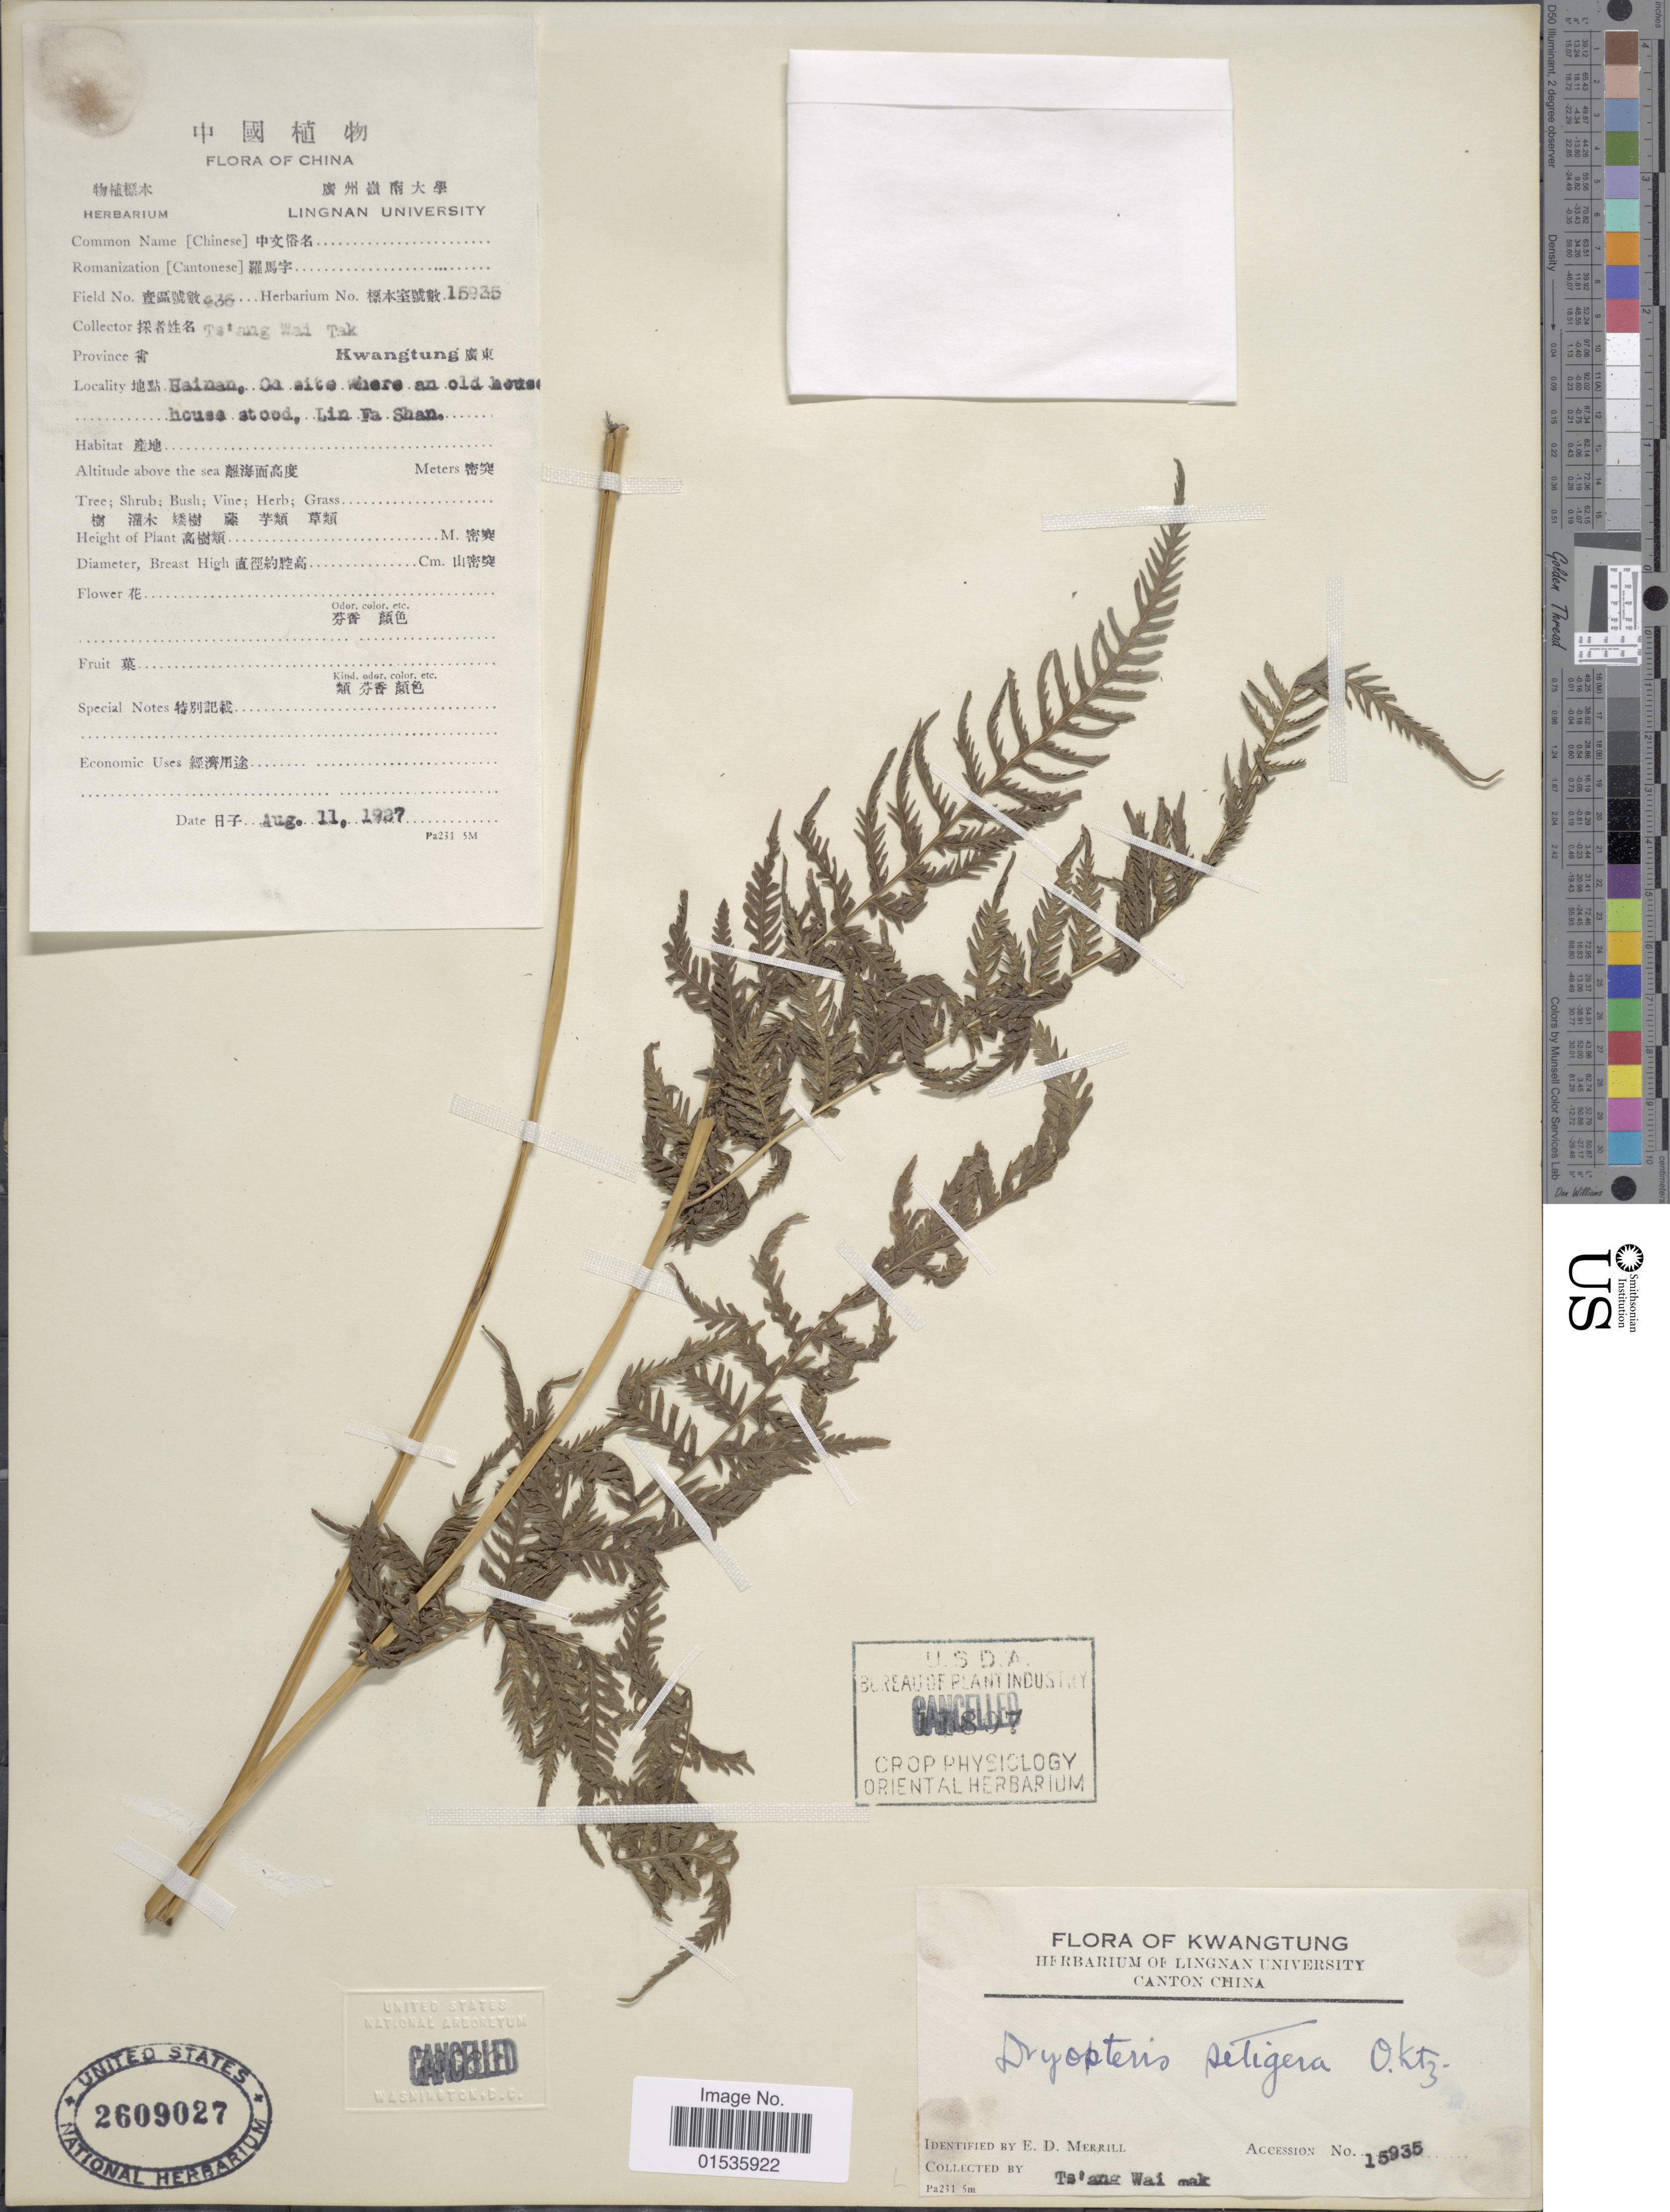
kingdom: Plantae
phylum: Tracheophyta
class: Polypodiopsida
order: Polypodiales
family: Thelypteridaceae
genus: Macrothelypteris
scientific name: Macrothelypteris torresiana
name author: (Gaudich.) Ching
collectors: W. T. Tsang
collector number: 15935/436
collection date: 1937-08-11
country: China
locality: Hainan, Oa site where an old h[illegible text] hous stood , Lin Fa Shan. Province Kwangtung X. [interpreted]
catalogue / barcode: US 2609027